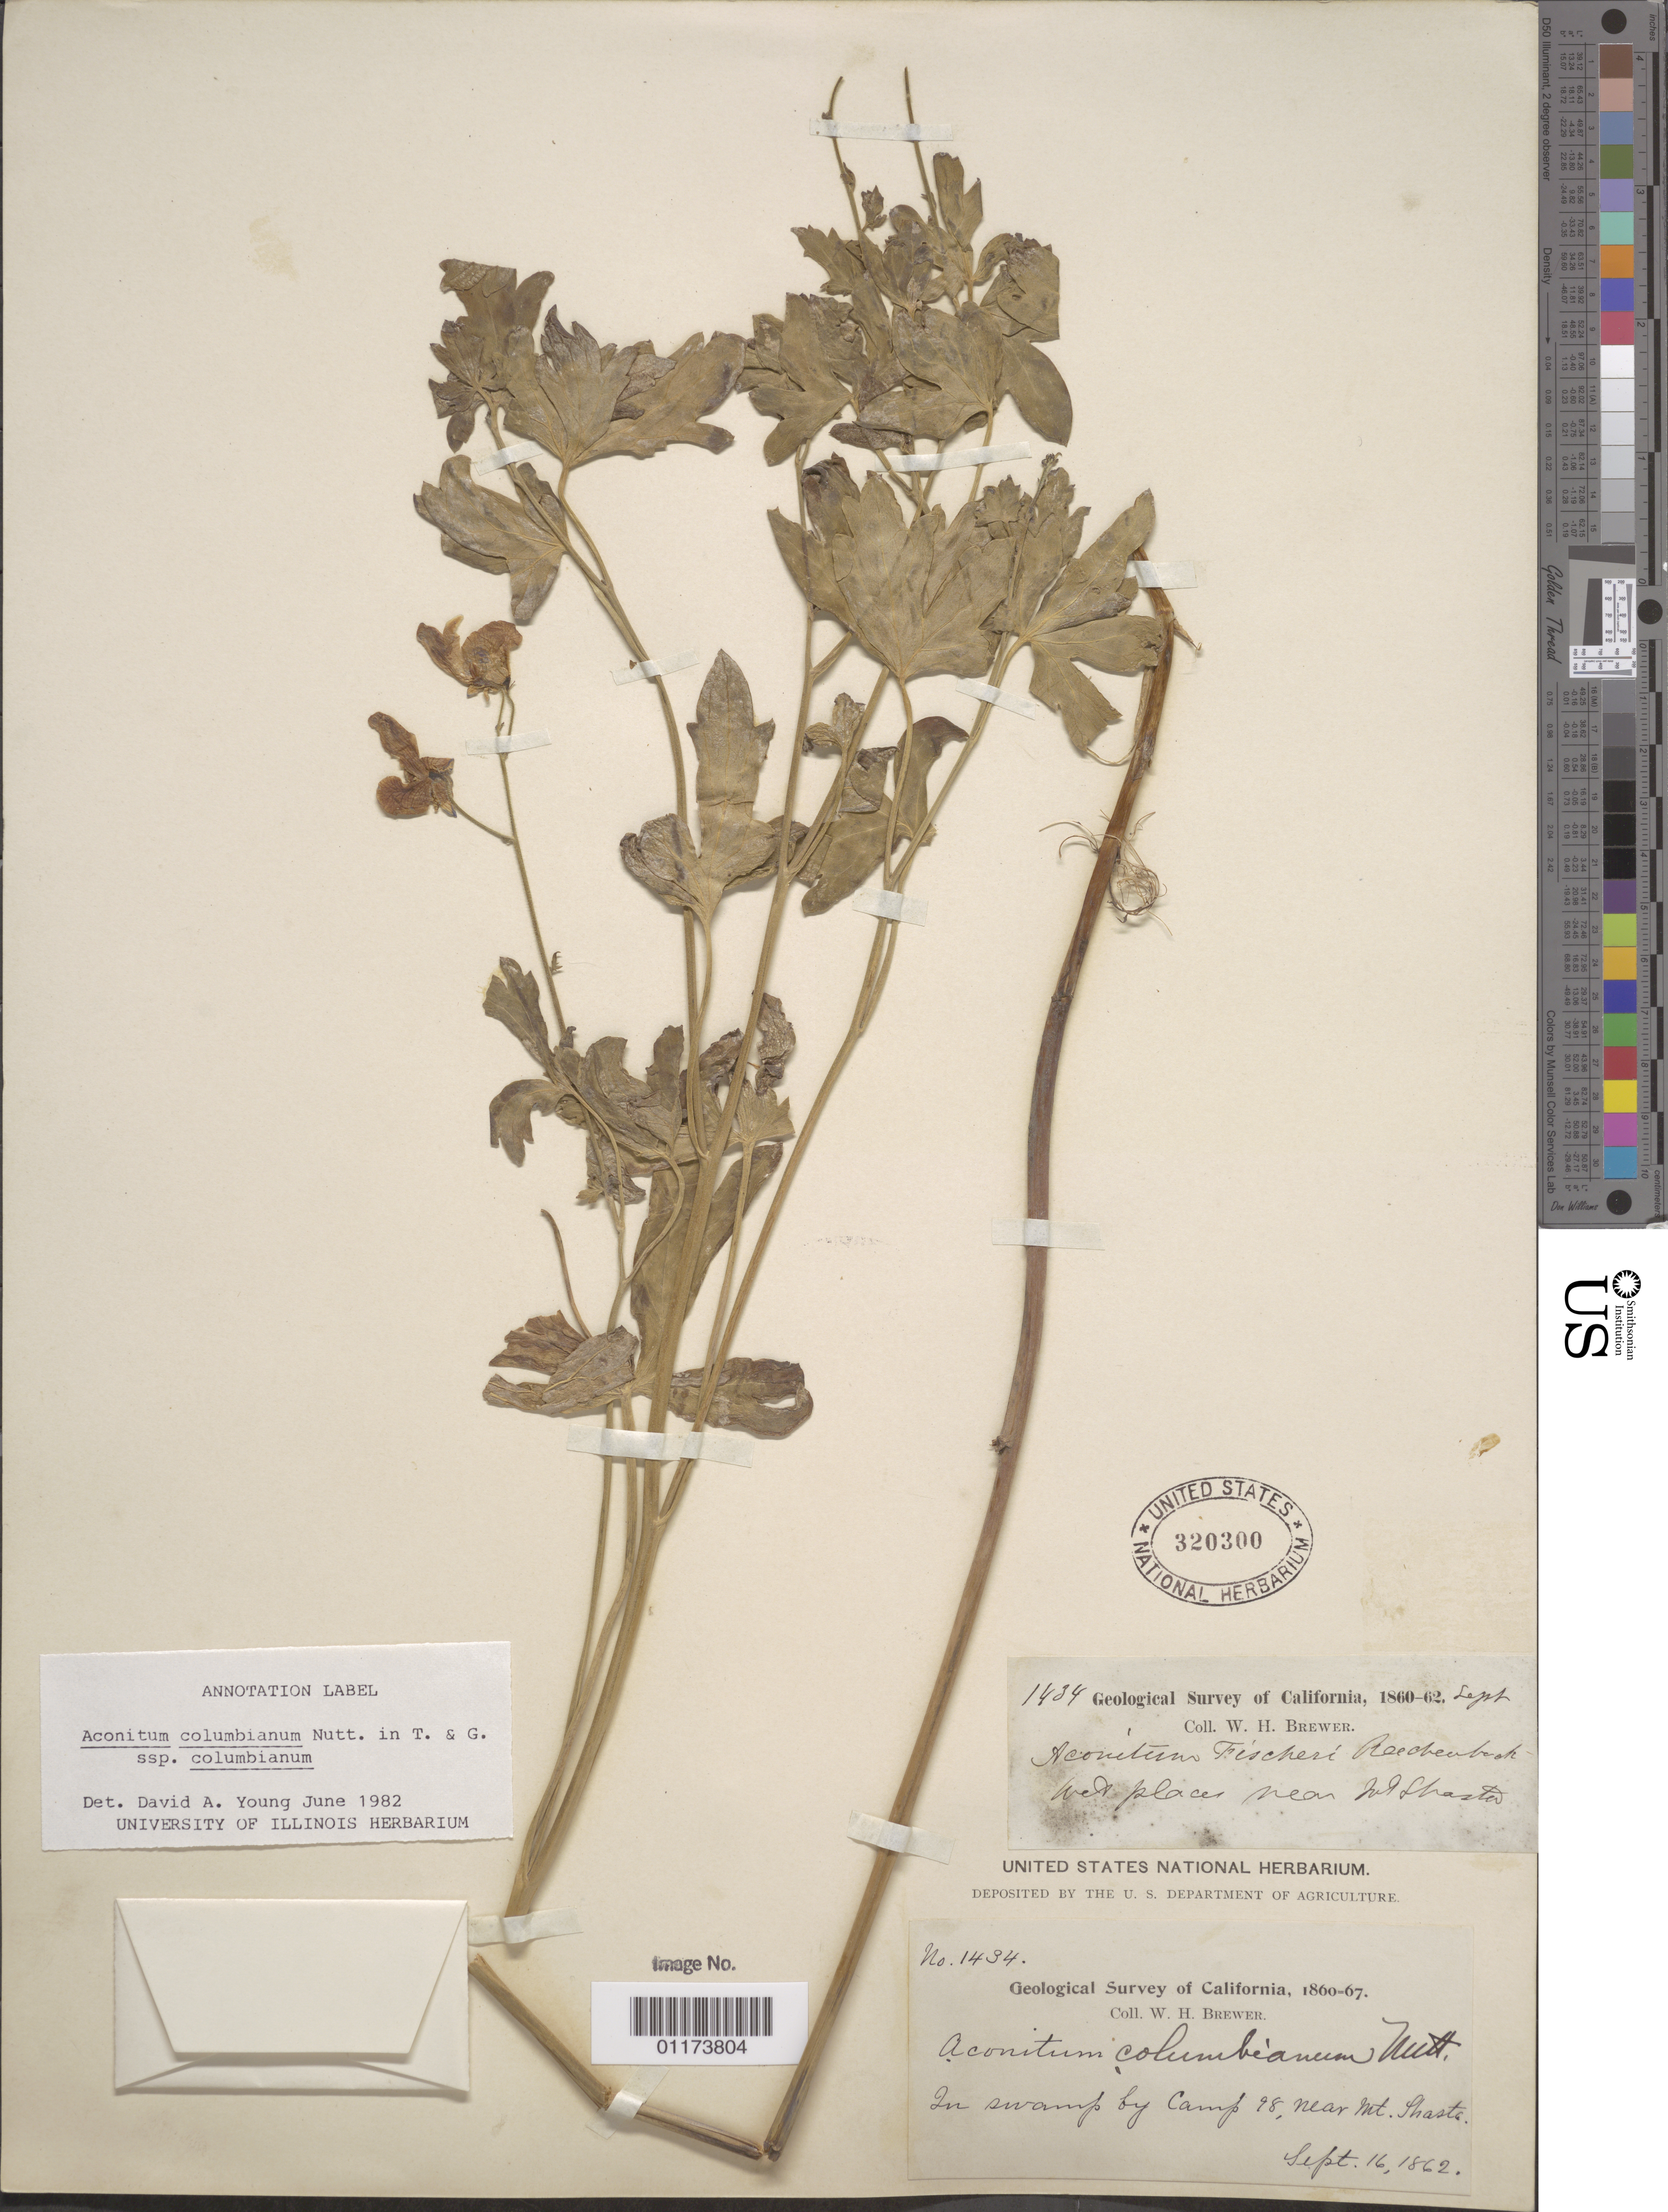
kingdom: Plantae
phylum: Tracheophyta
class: Magnoliopsida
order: Ranunculales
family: Ranunculaceae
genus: Aconitum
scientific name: Aconitum columbianum subsp. columbianum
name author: Nutt.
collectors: W. H. Brewer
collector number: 1434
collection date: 1862-09-16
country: United States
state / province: California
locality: In swamp by Camp 98, Mt. Shasta.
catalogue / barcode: US 320300